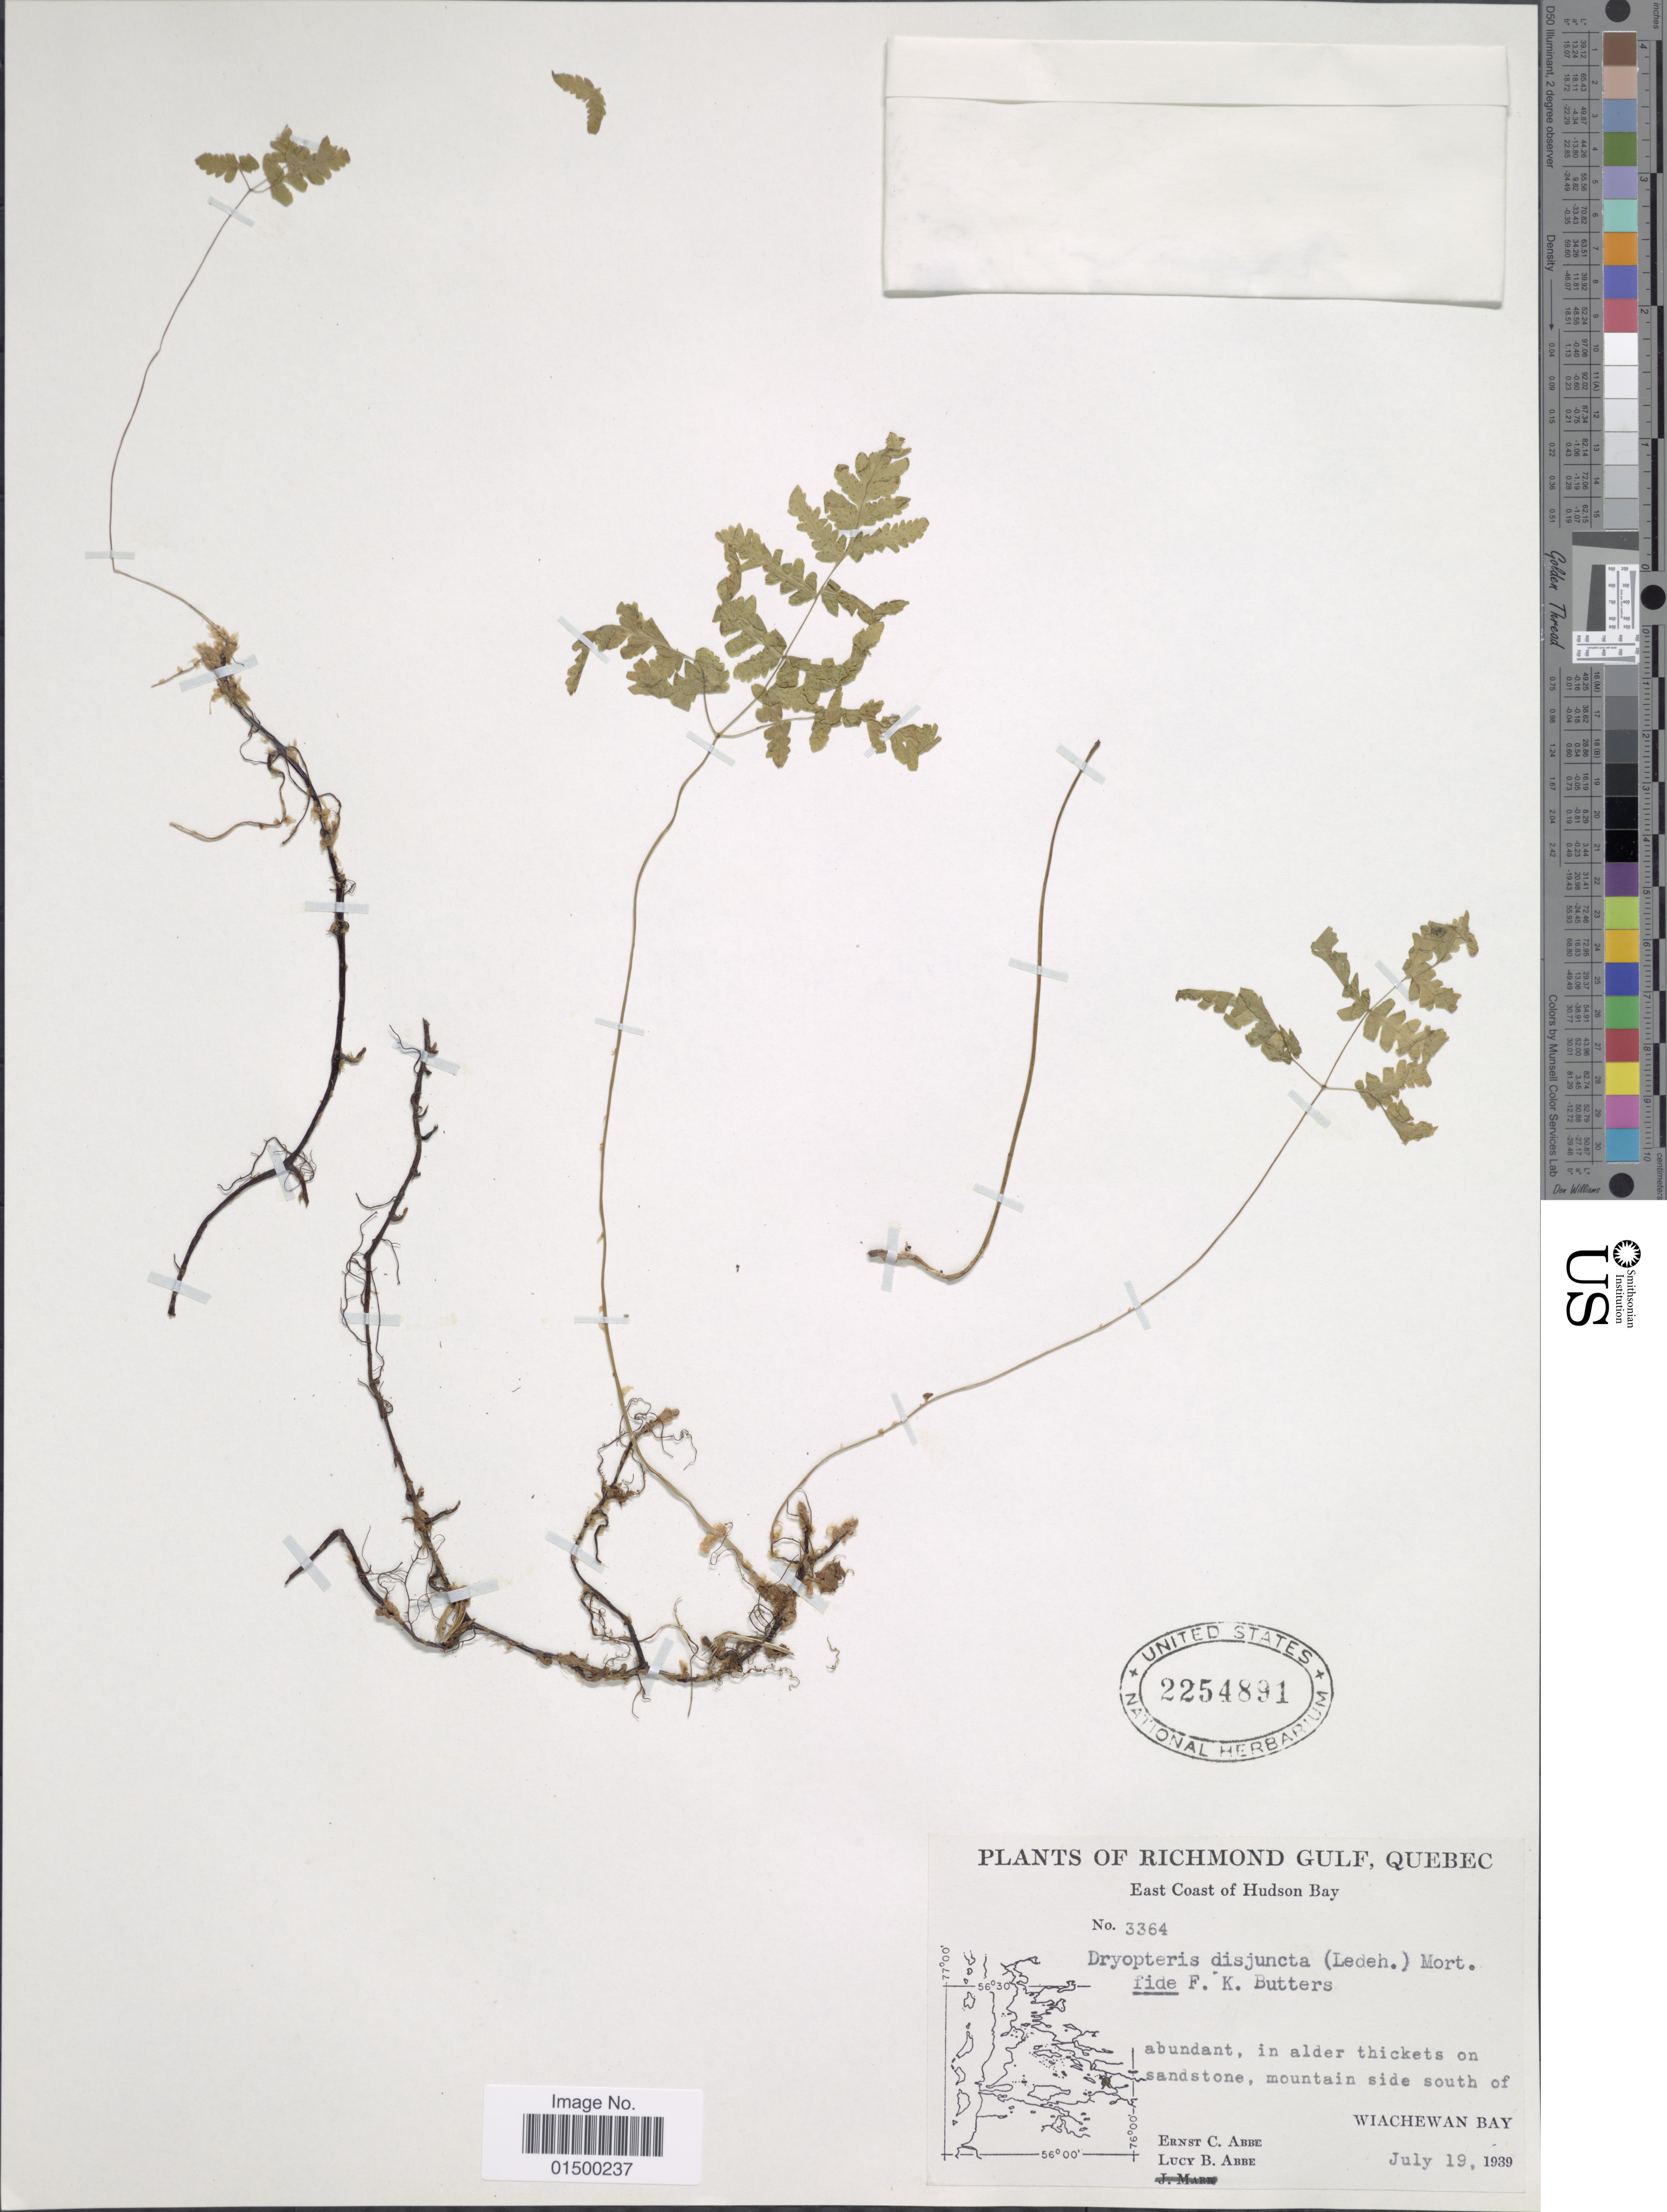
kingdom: Plantae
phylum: Tracheophyta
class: Polypodiopsida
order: Polypodiales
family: Cystopteridaceae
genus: Gymnocarpium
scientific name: Gymnocarpium disjunctum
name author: (Rupr.) Ching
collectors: E. C. Abbe & L. B. Abbe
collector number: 3364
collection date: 1939-07-19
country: Canada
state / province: Quebec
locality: Richmond Gulf, Quebec, East Coast of Hudson Bay. Mountain side south of Wiachewan Bay.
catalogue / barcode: US 2254891